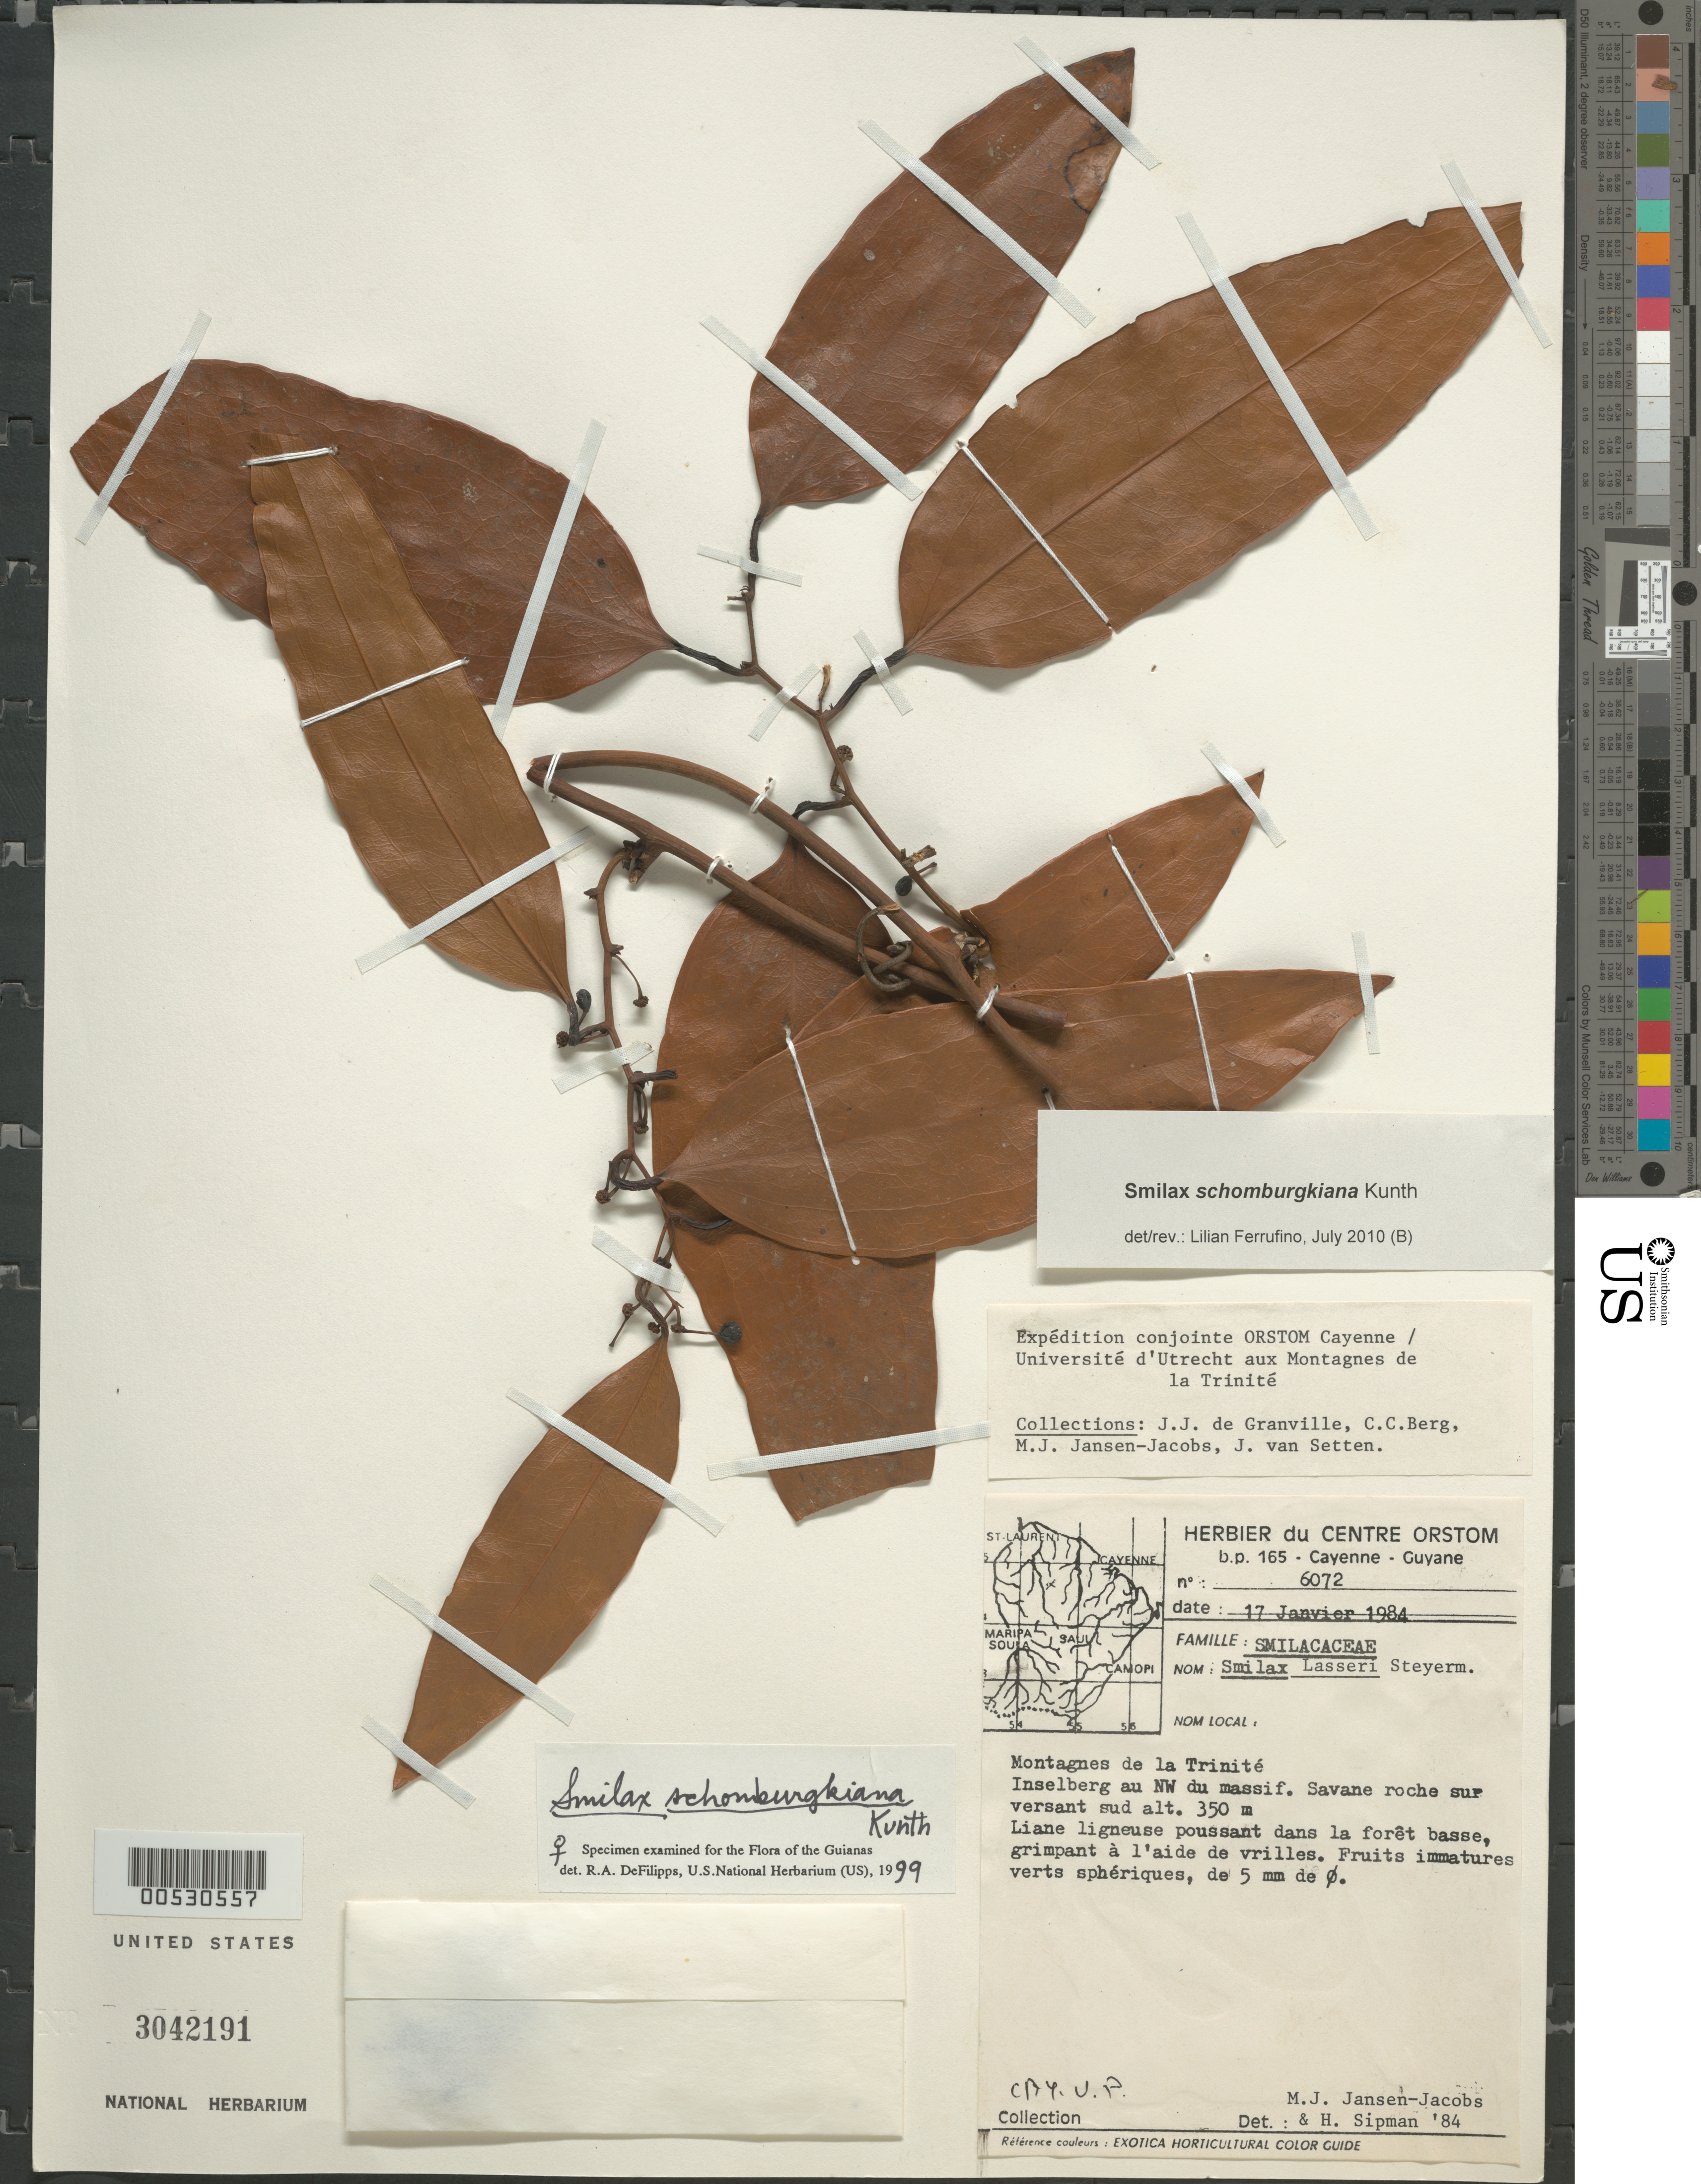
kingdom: Plantae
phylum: Tracheophyta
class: Liliopsida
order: Liliales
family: Smilacaceae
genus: Smilax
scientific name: Smilax schomburgkiana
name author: Kunth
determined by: DeFilipps, R. A.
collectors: J.-J. de Granville, C. C. Berg, M. J. Jansen-Jacobs & J. van Setten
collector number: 6072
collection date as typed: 17-Jan-84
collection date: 1984-01-17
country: French Guiana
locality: Montagnes de la Trinité, inselberg NW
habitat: Rocky savanna on south side of inselberg; forest understory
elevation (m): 350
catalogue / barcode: US 3042191